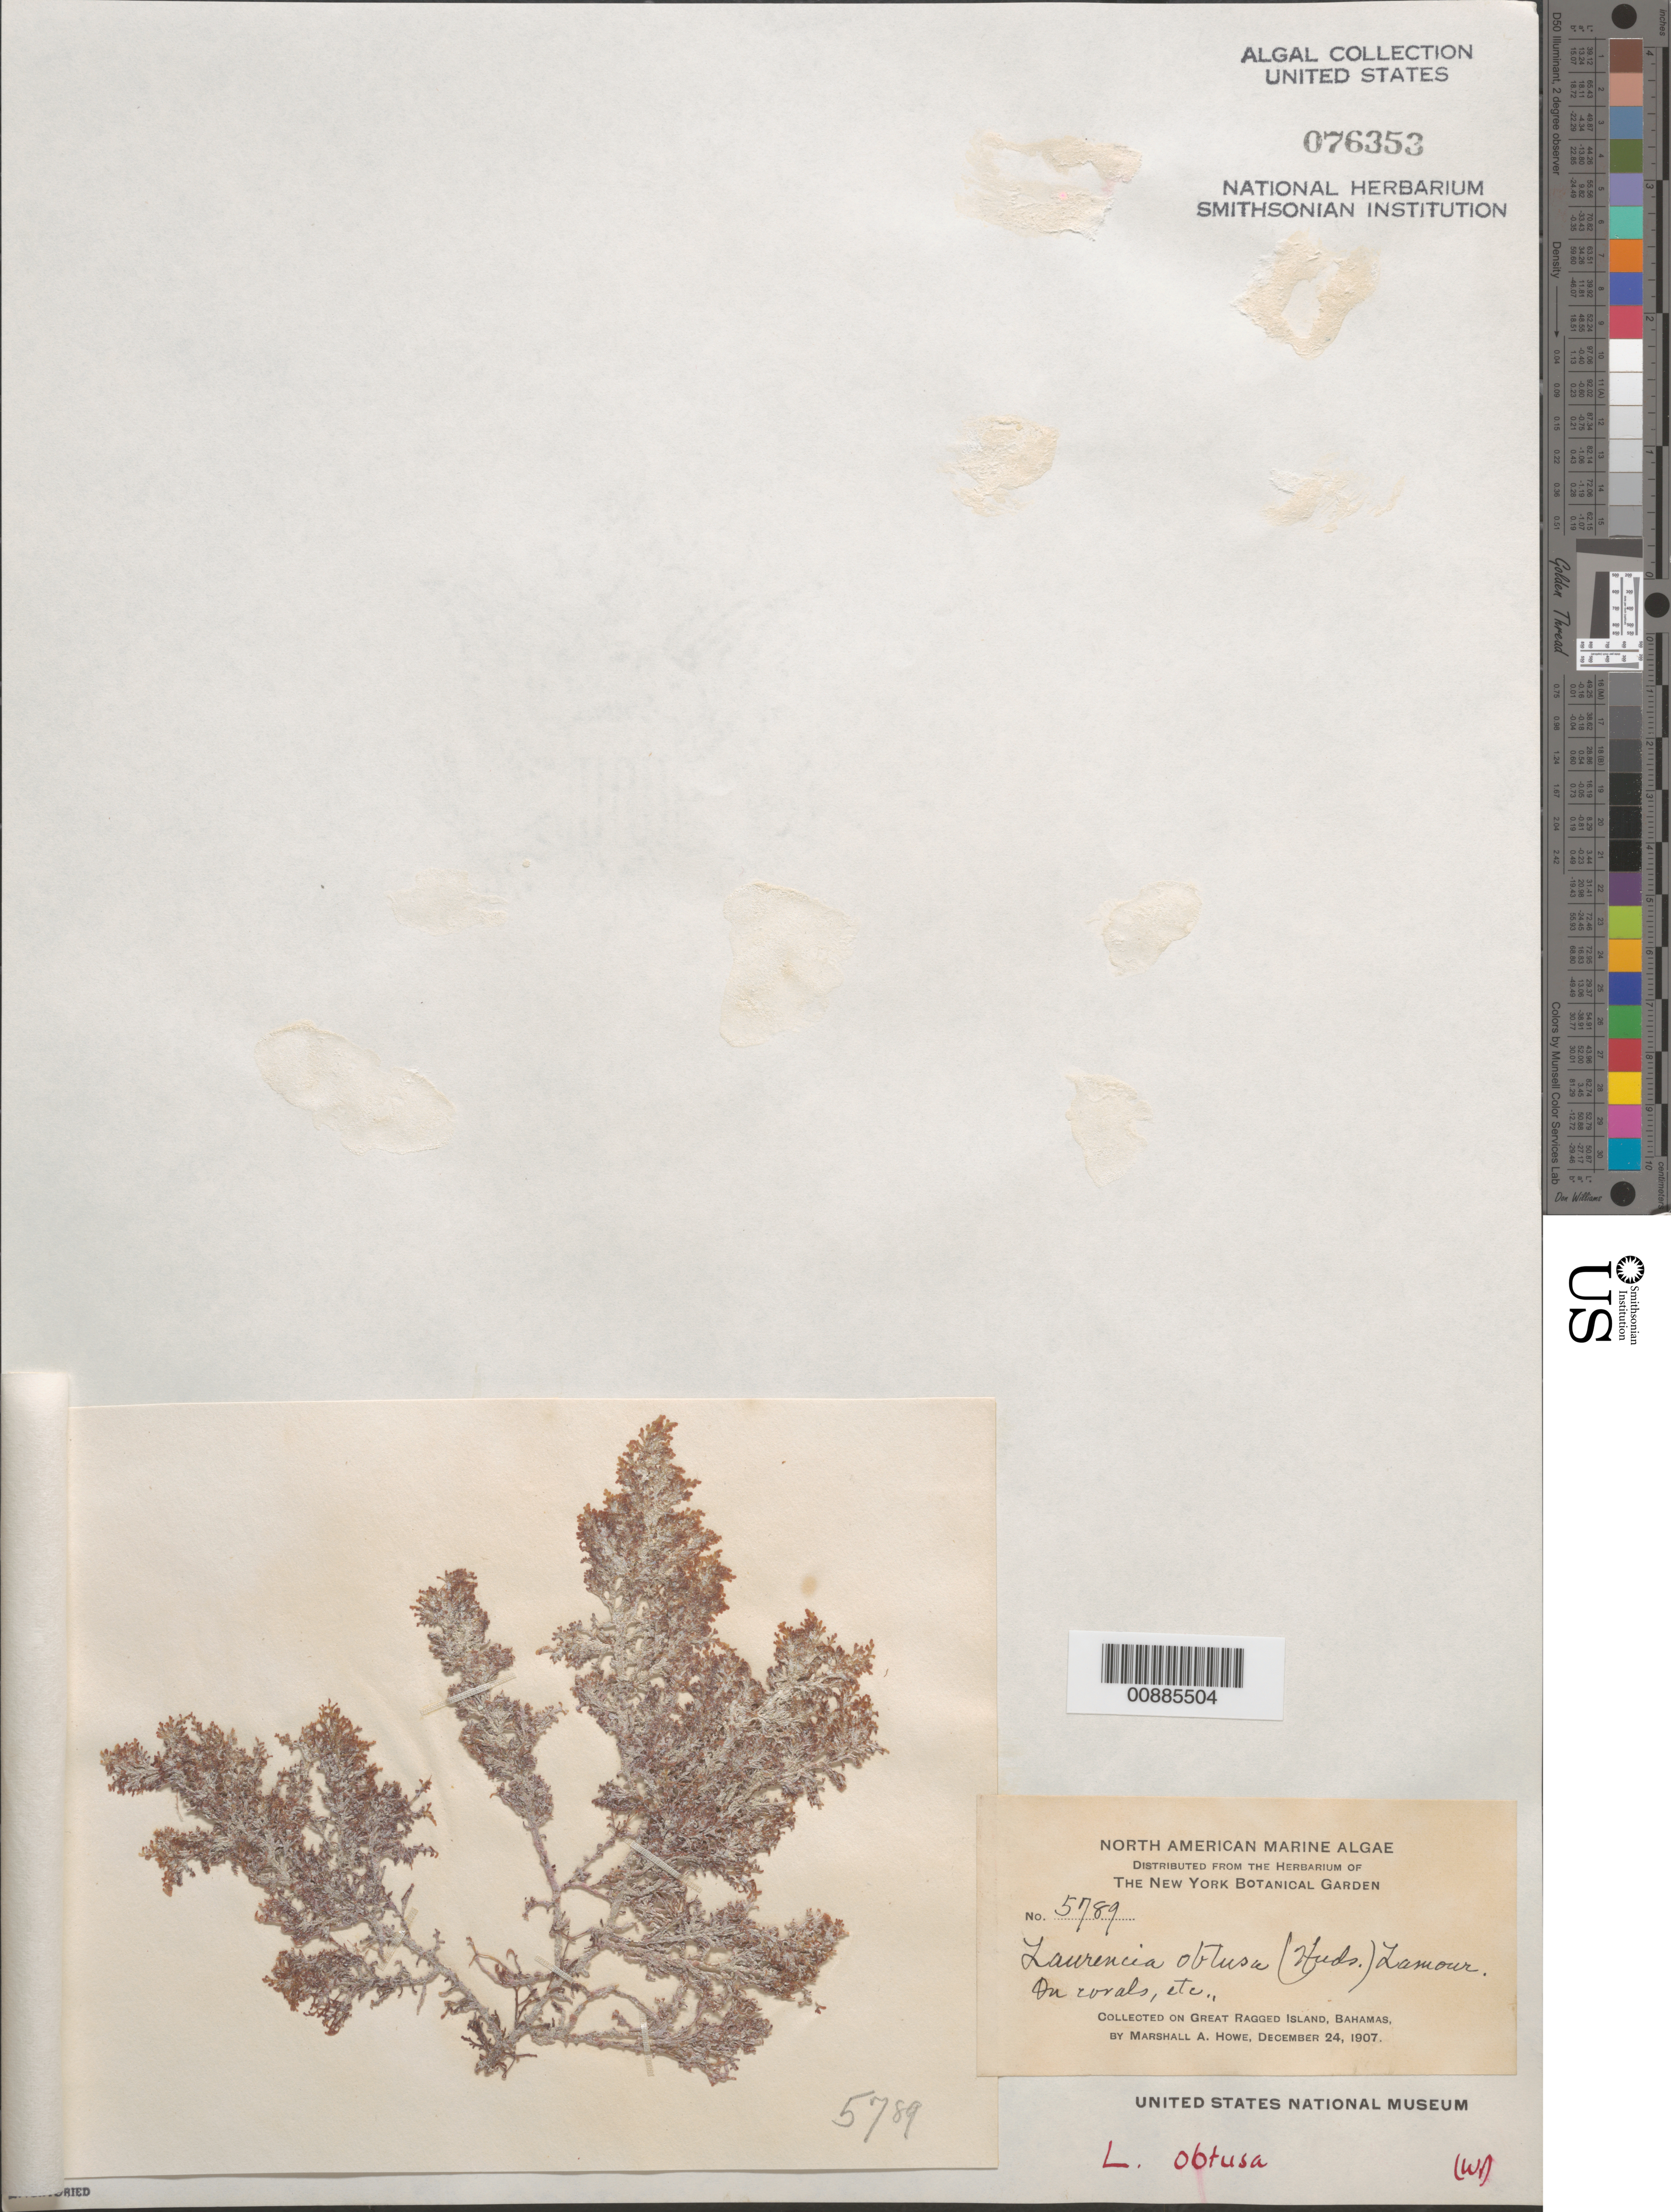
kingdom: Plantae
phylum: Rhodophyta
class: Florideophyceae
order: Ceramiales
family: Rhodomelaceae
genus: Laurencia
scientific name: Laurencia obtusa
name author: (Huds.) J.V.Lamouroux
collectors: M. A. Howe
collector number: MAH 5789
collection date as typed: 24 Dec 1907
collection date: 1907-12-24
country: Bahamas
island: Ragged Island (Great Ragged Island)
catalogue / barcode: US 76353